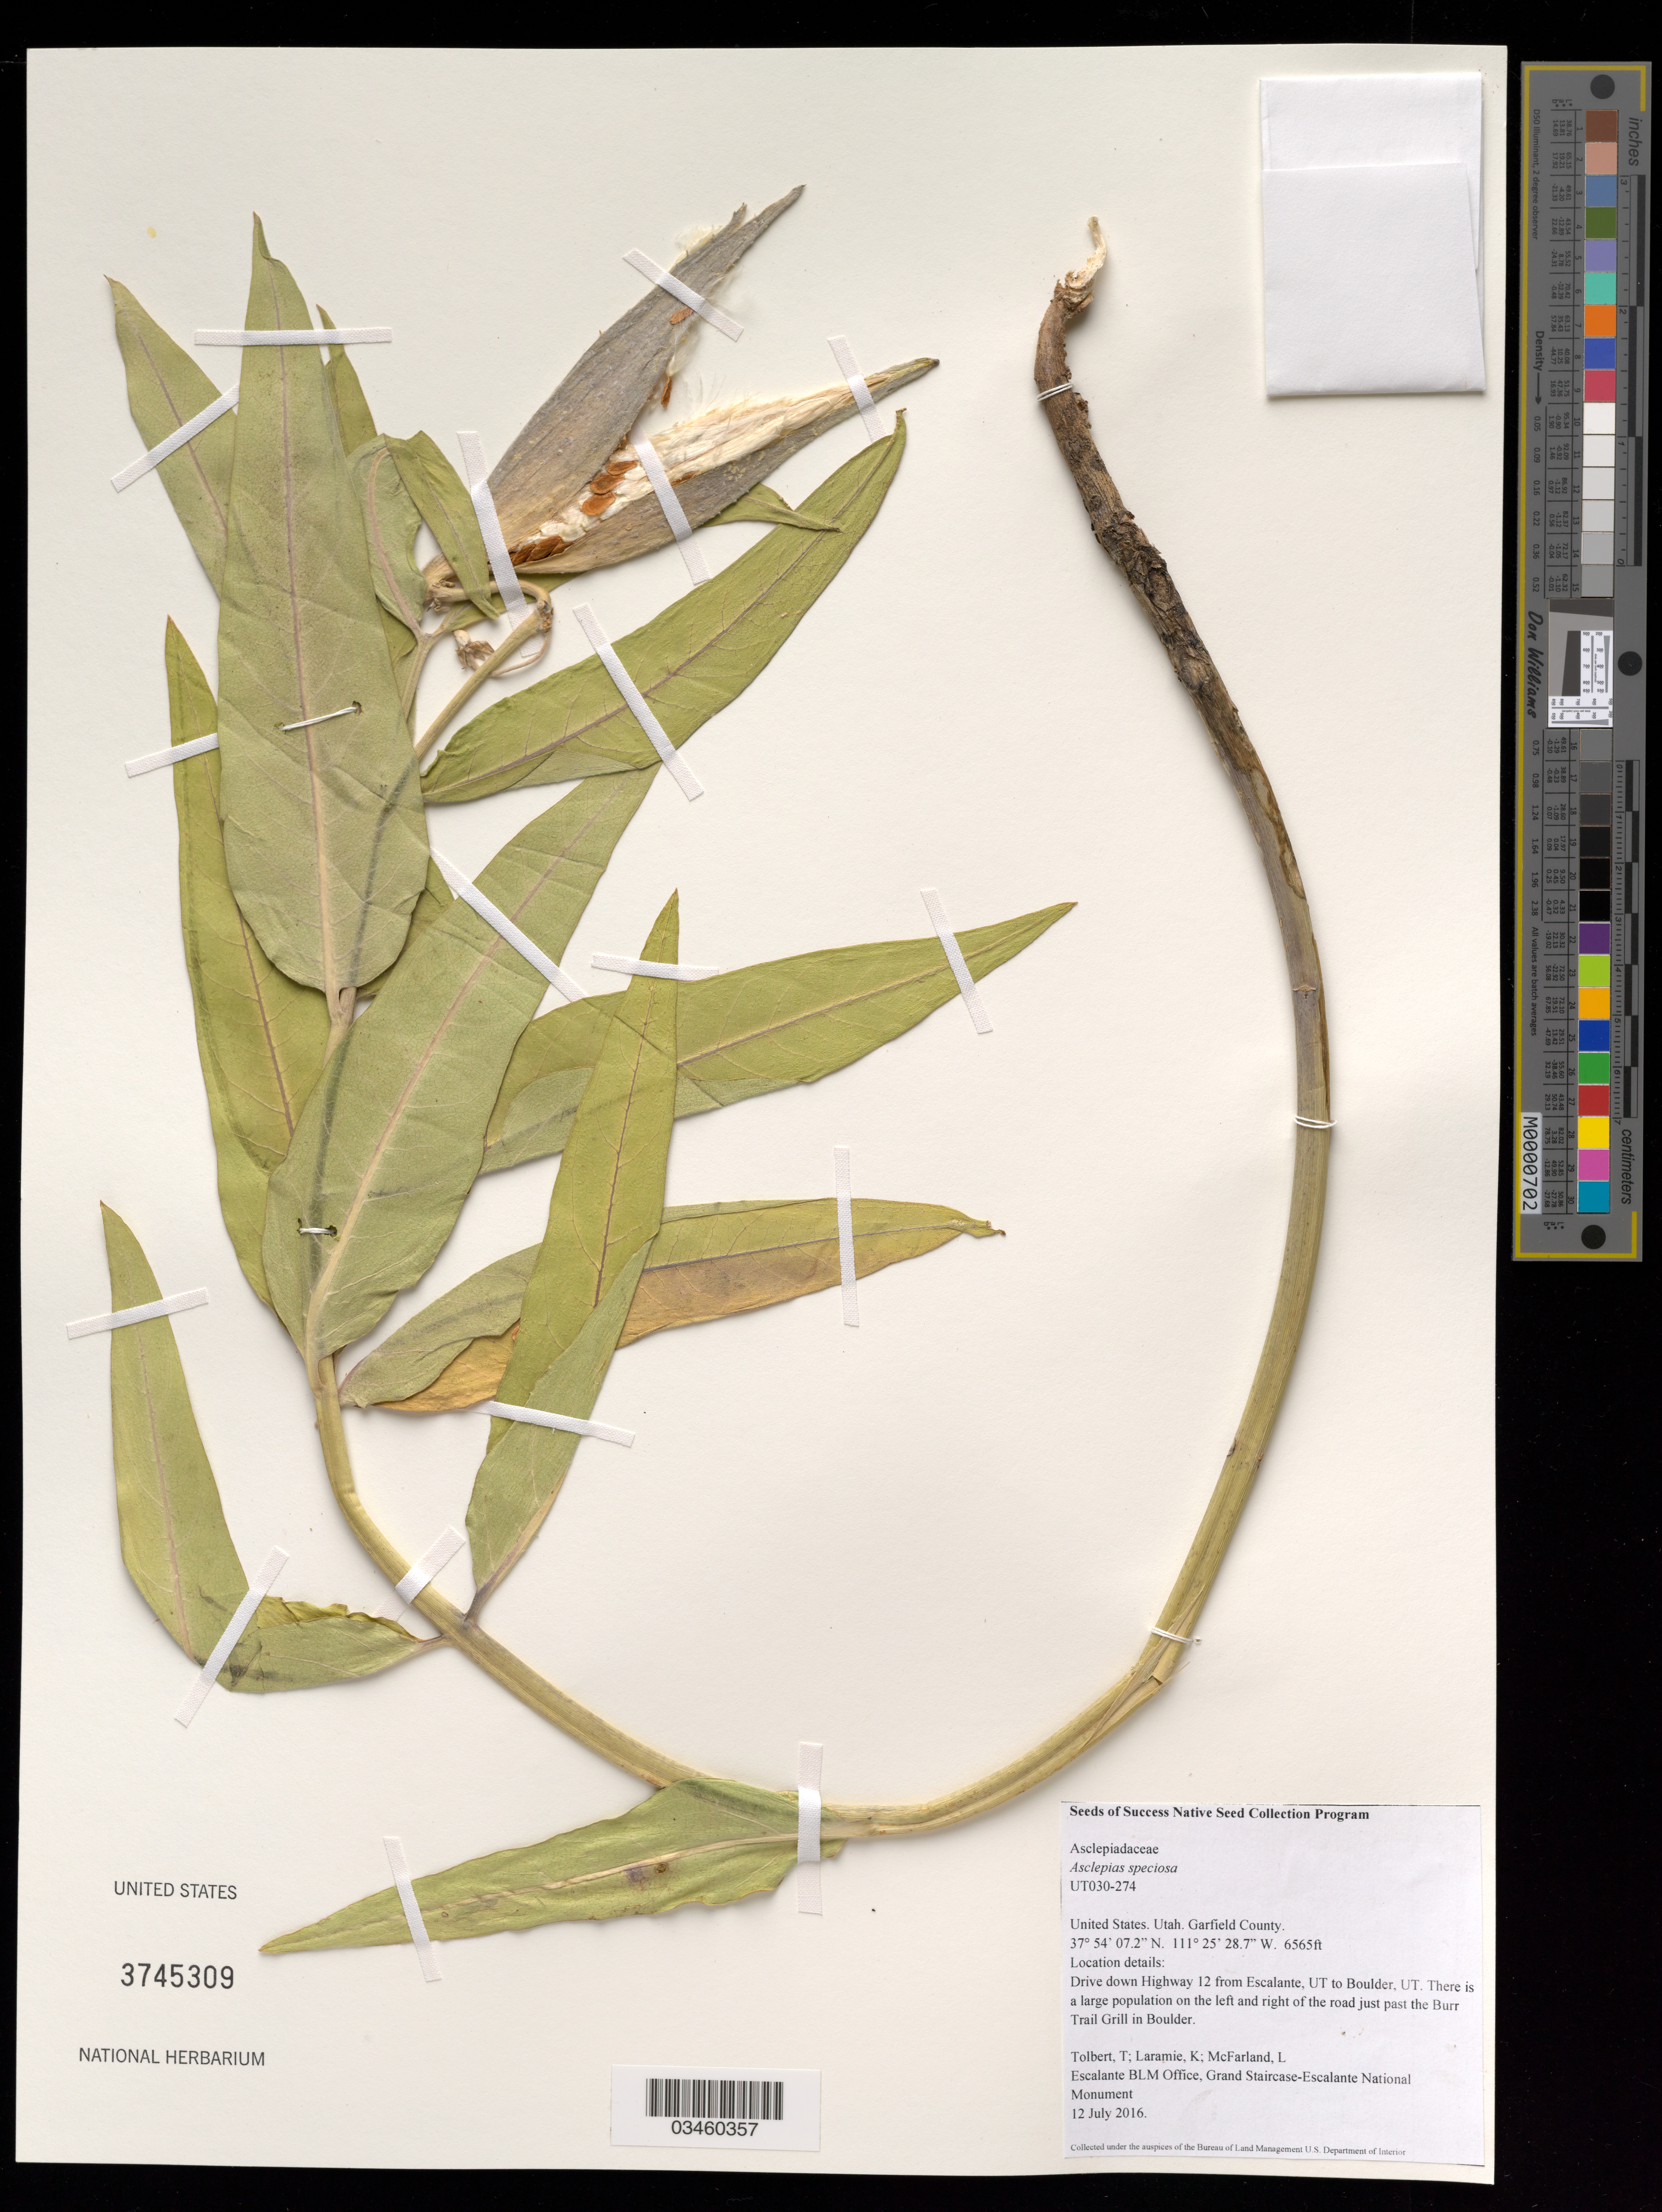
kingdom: Plantae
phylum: Tracheophyta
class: Magnoliopsida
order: Gentianales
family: Apocynaceae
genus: Asclepias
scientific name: Asclepias speciosa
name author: Torr.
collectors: T. Tolbert, K. Laramie & L. McFarland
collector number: UT030-274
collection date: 2016-07-12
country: United States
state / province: Utah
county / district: Garfield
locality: Just past the Burr Trail Grill in Boulder.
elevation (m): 2001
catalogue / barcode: US 3745309